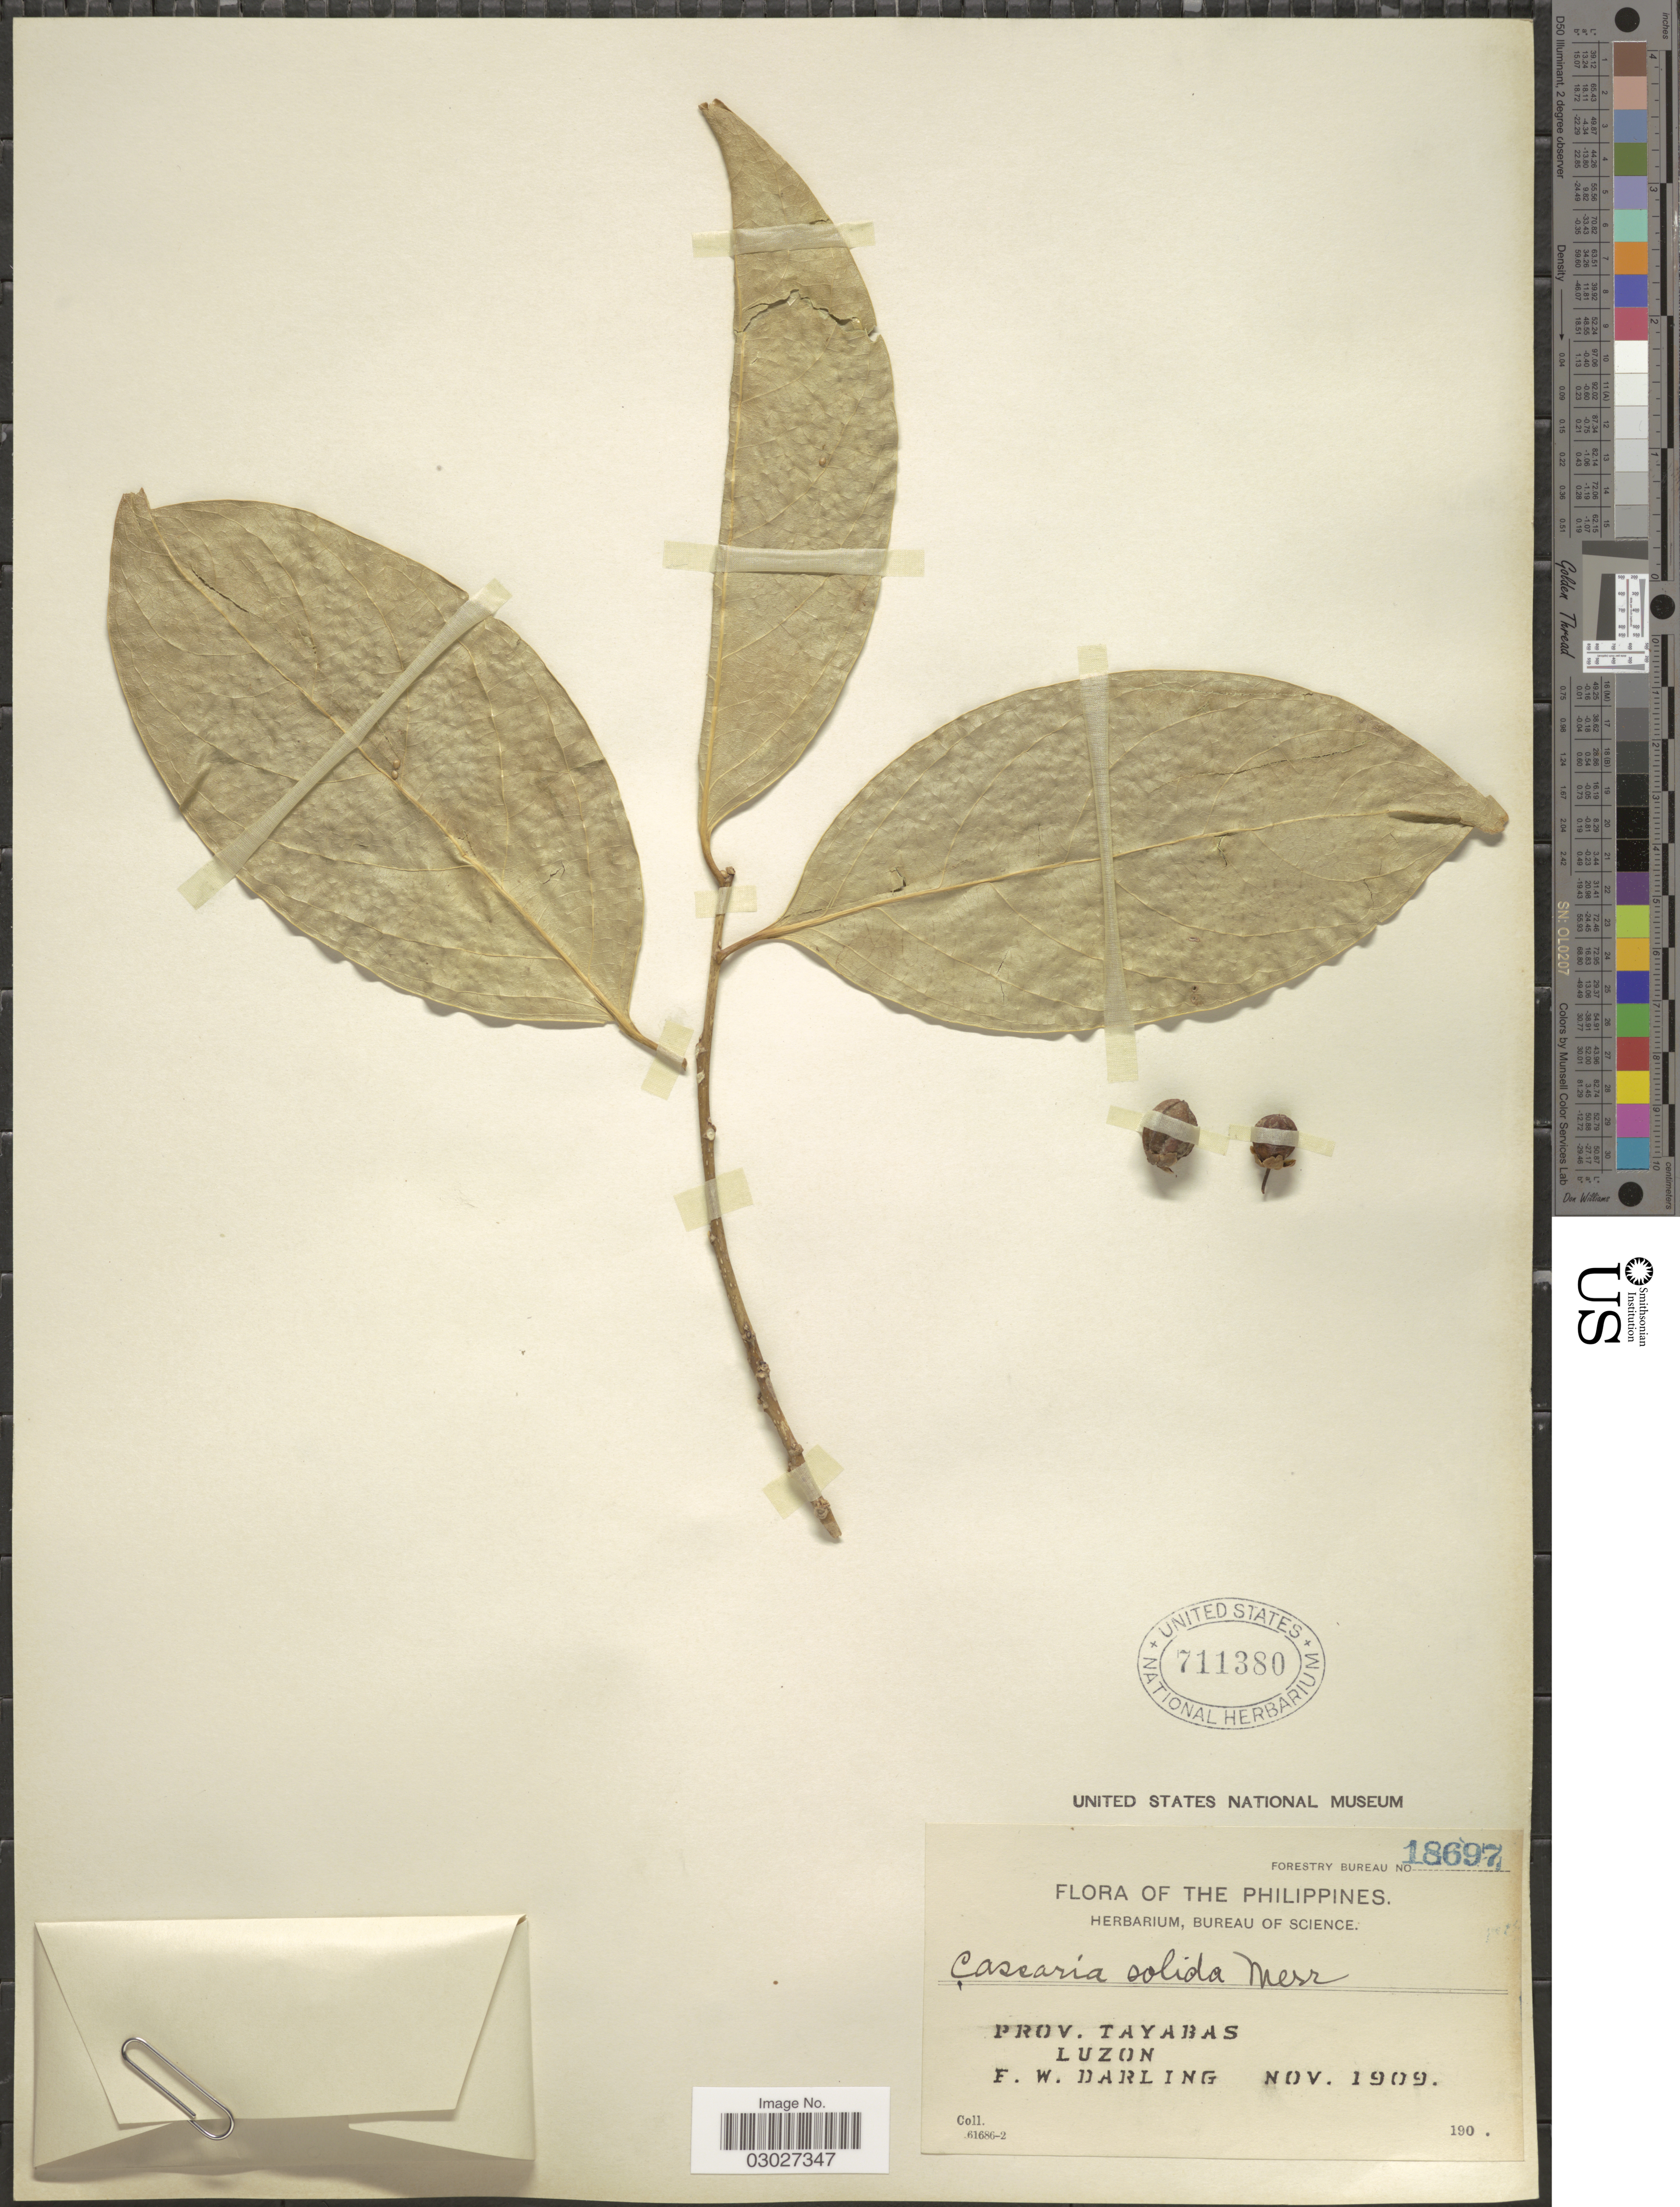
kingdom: Plantae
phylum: Tracheophyta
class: Magnoliopsida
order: Malpighiales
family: Salicaceae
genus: Casearia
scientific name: Casearia trivalvis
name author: (Blanco) Merr.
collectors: F. Darling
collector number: Forestry Bureau 18697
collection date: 1909-11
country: Philippines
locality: Prov. Tayabas, Luzon.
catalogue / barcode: US 711380